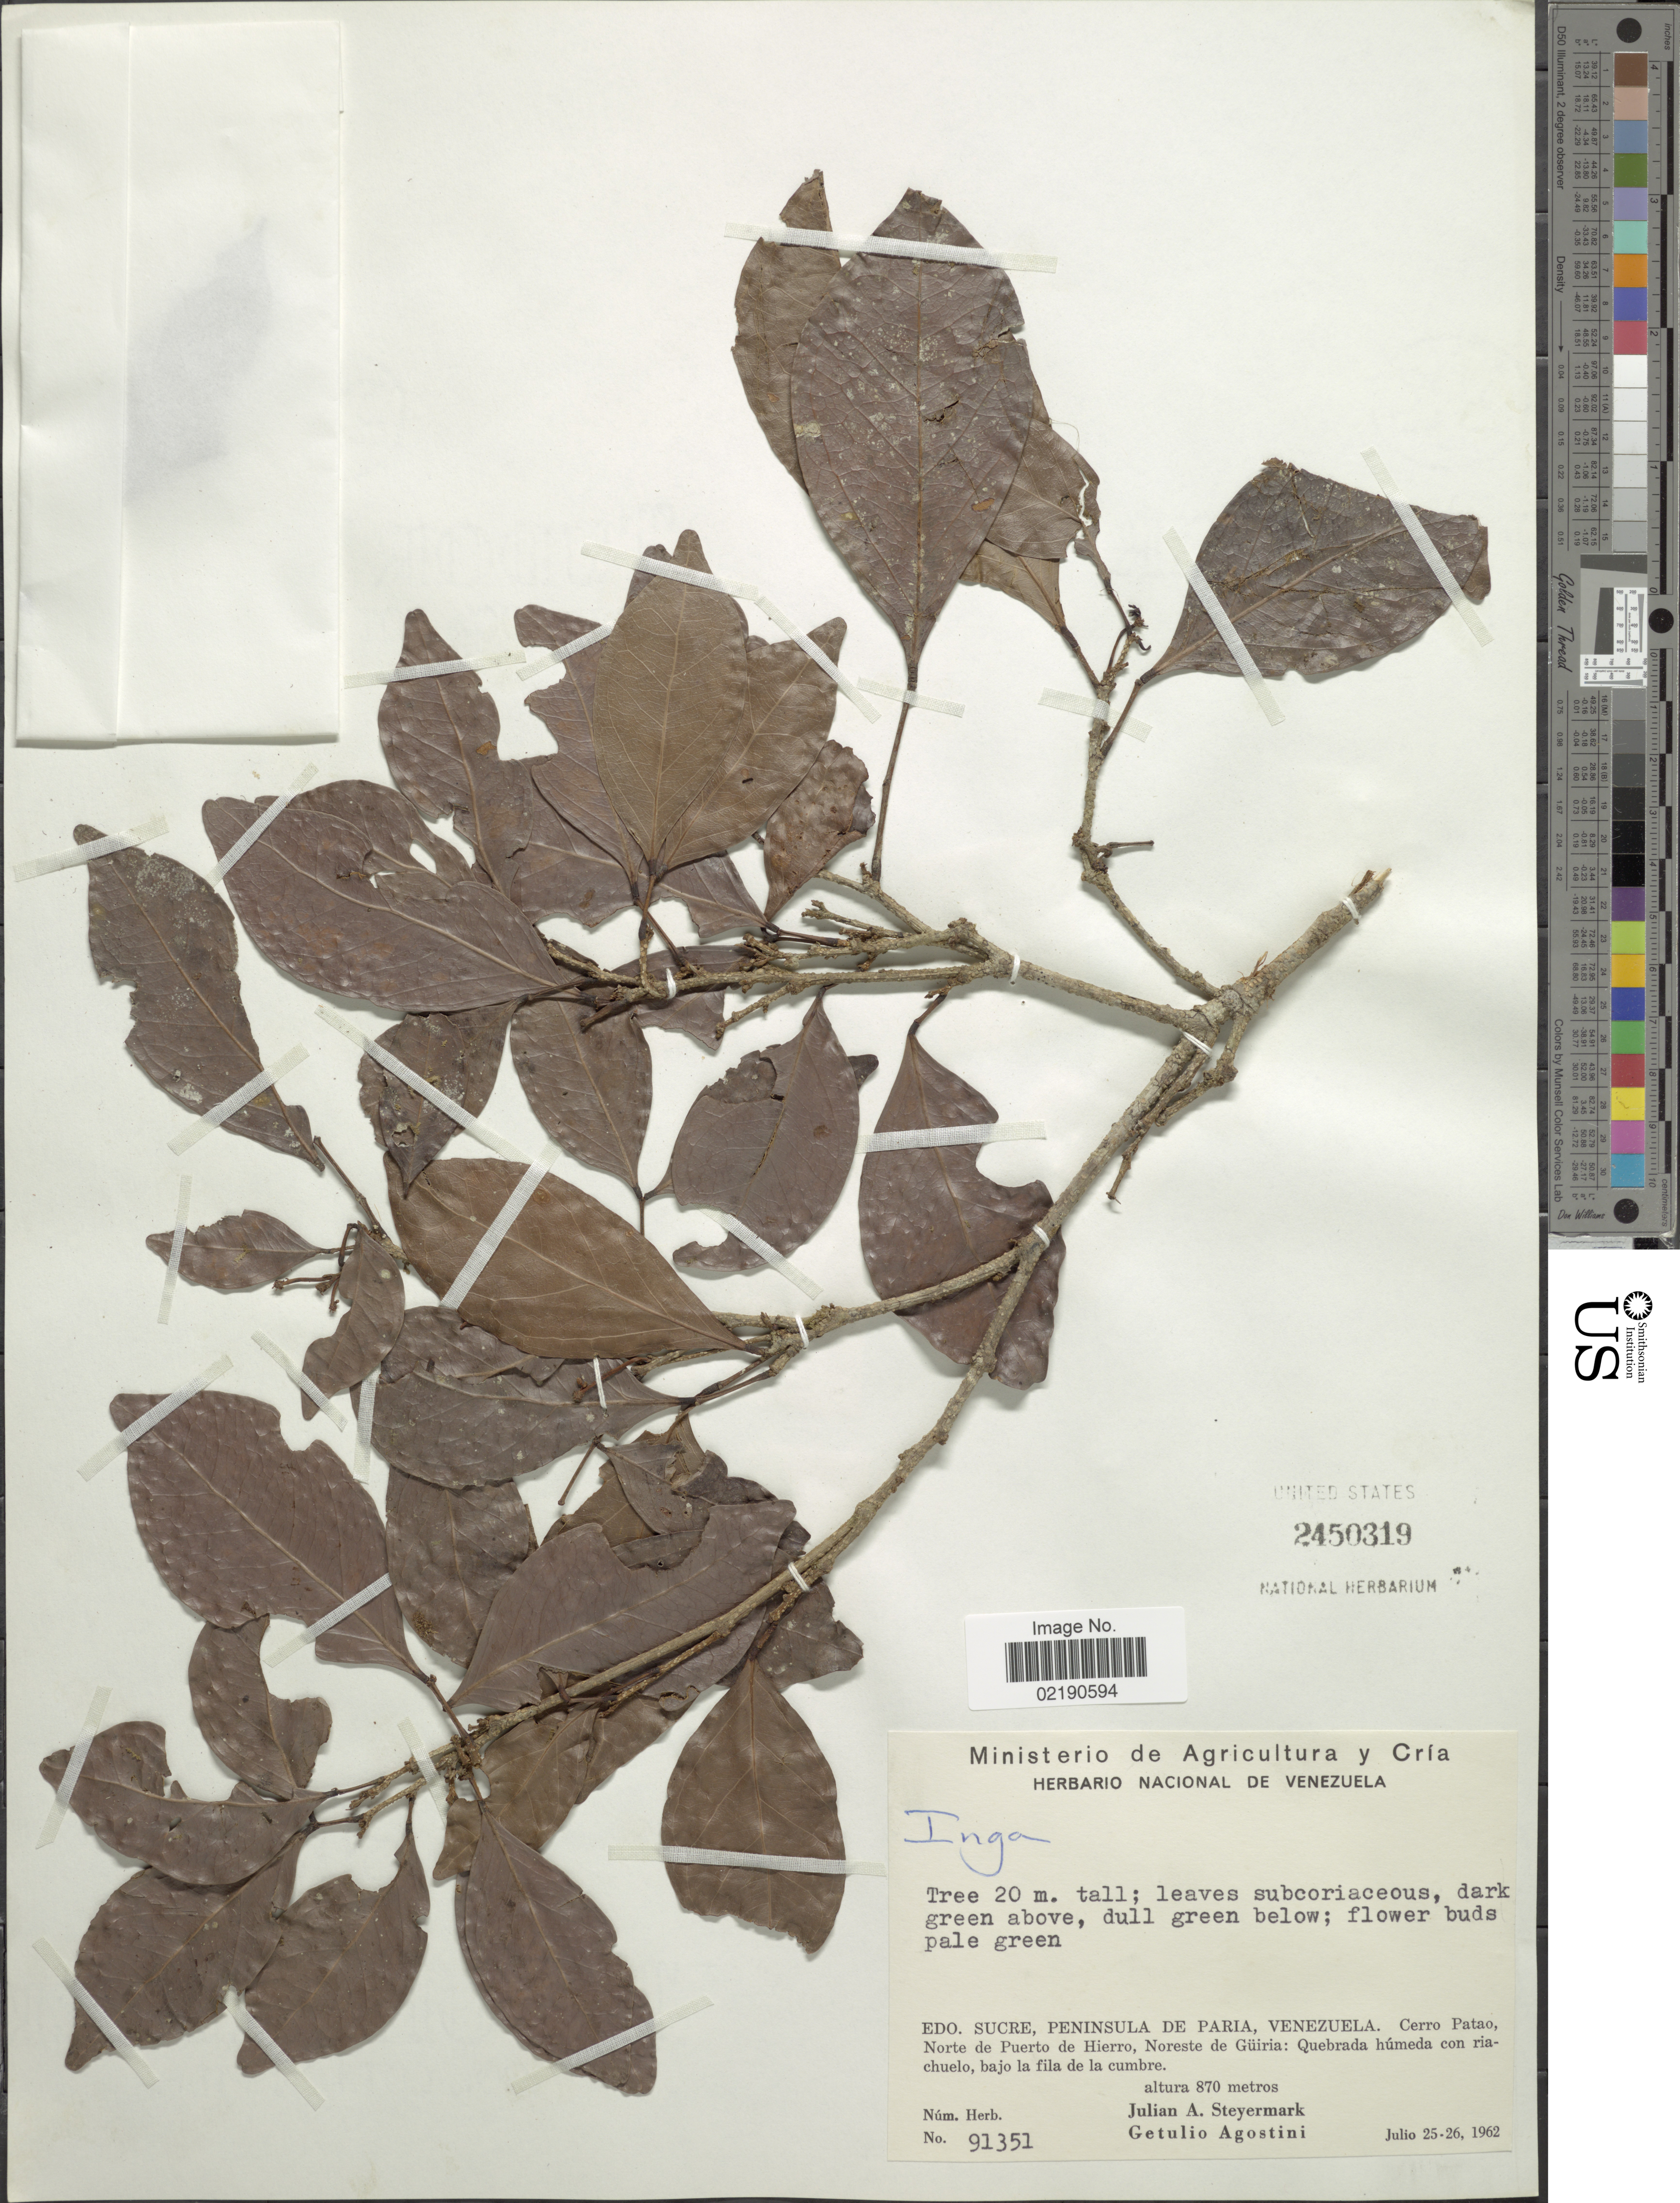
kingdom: Plantae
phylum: Tracheophyta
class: Magnoliopsida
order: Fabales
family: Fabaceae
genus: Inga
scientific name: Inga sp.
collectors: J. Steyermark & G. Agostini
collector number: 91351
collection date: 1962-07-25/1962-07-26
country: Venezuela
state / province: Sucre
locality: Edo. Sucre, Peninsula de Paria, Venezuela. Cerro Patao, Norte de Puerto de Hierro, Noreste de Guiria: Quebrada humeda con riachuelo, bajo la fila de la cumbre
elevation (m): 870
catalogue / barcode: US 2450319